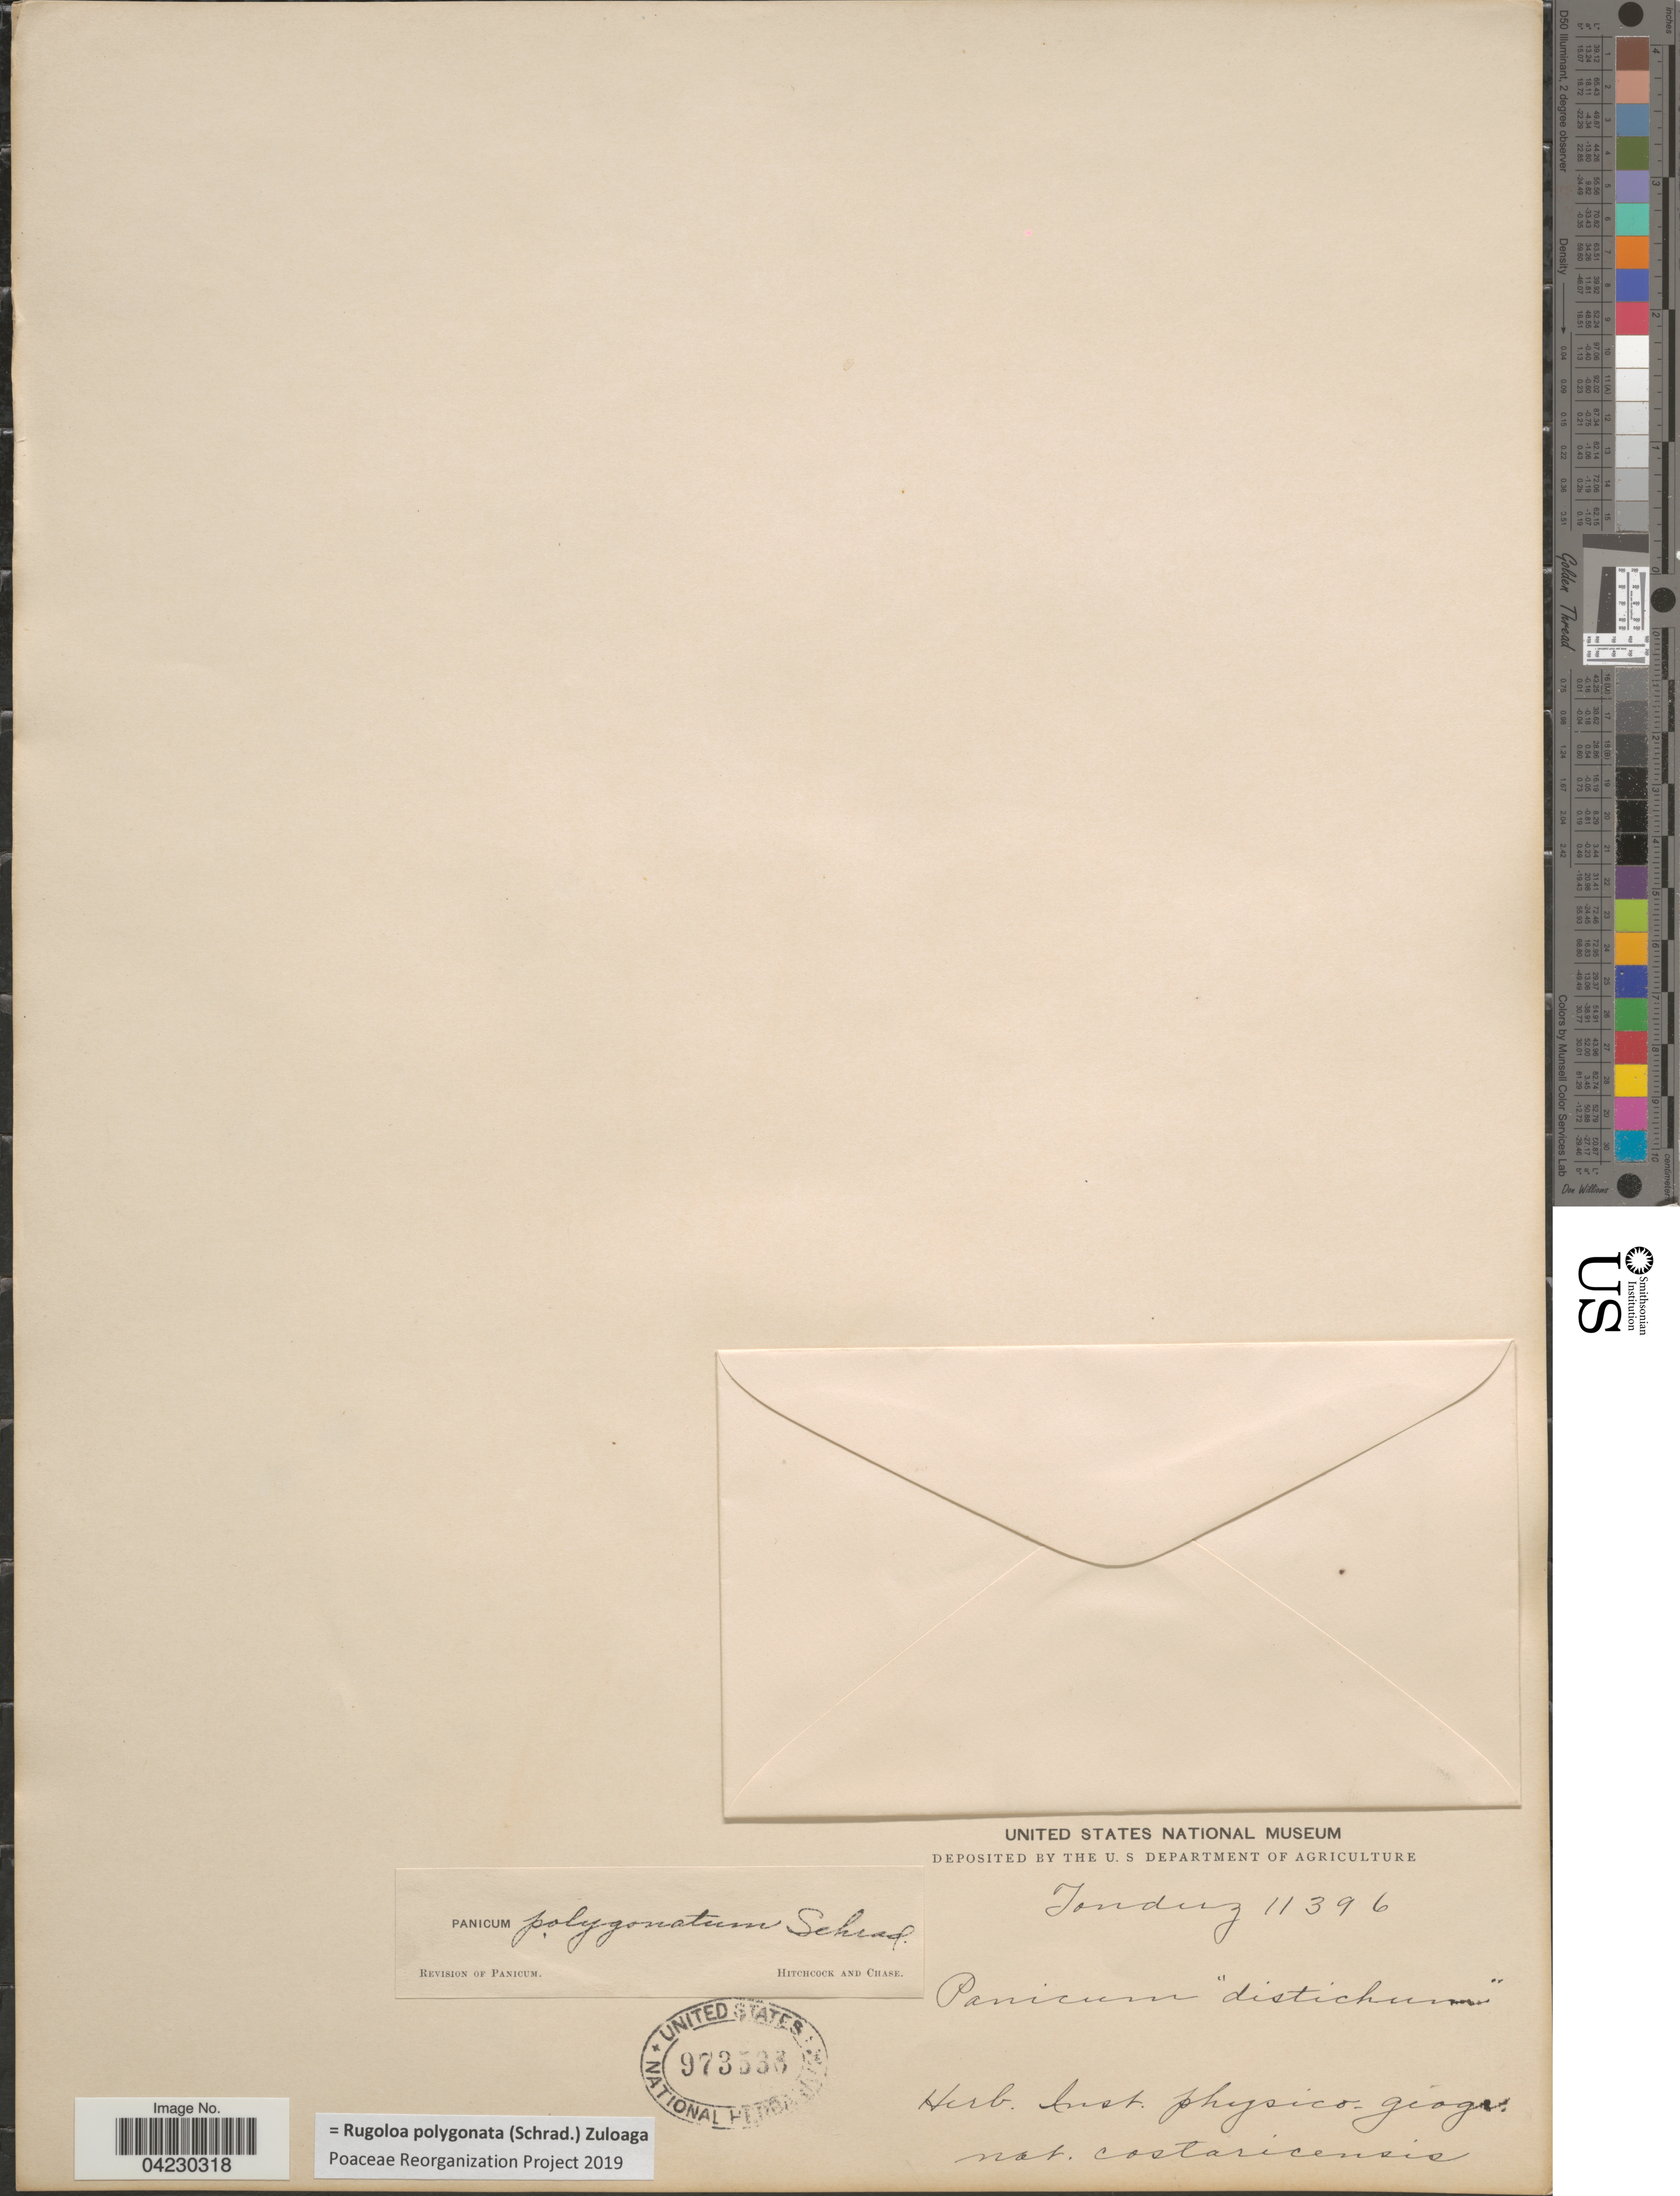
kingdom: Plantae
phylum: Tracheophyta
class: Liliopsida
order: Poales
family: Poaceae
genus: Rugoloa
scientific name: Rugoloa polygonata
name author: (Schrad.) Zuloaga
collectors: Tonduz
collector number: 11396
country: Costa Rica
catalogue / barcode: US 973533